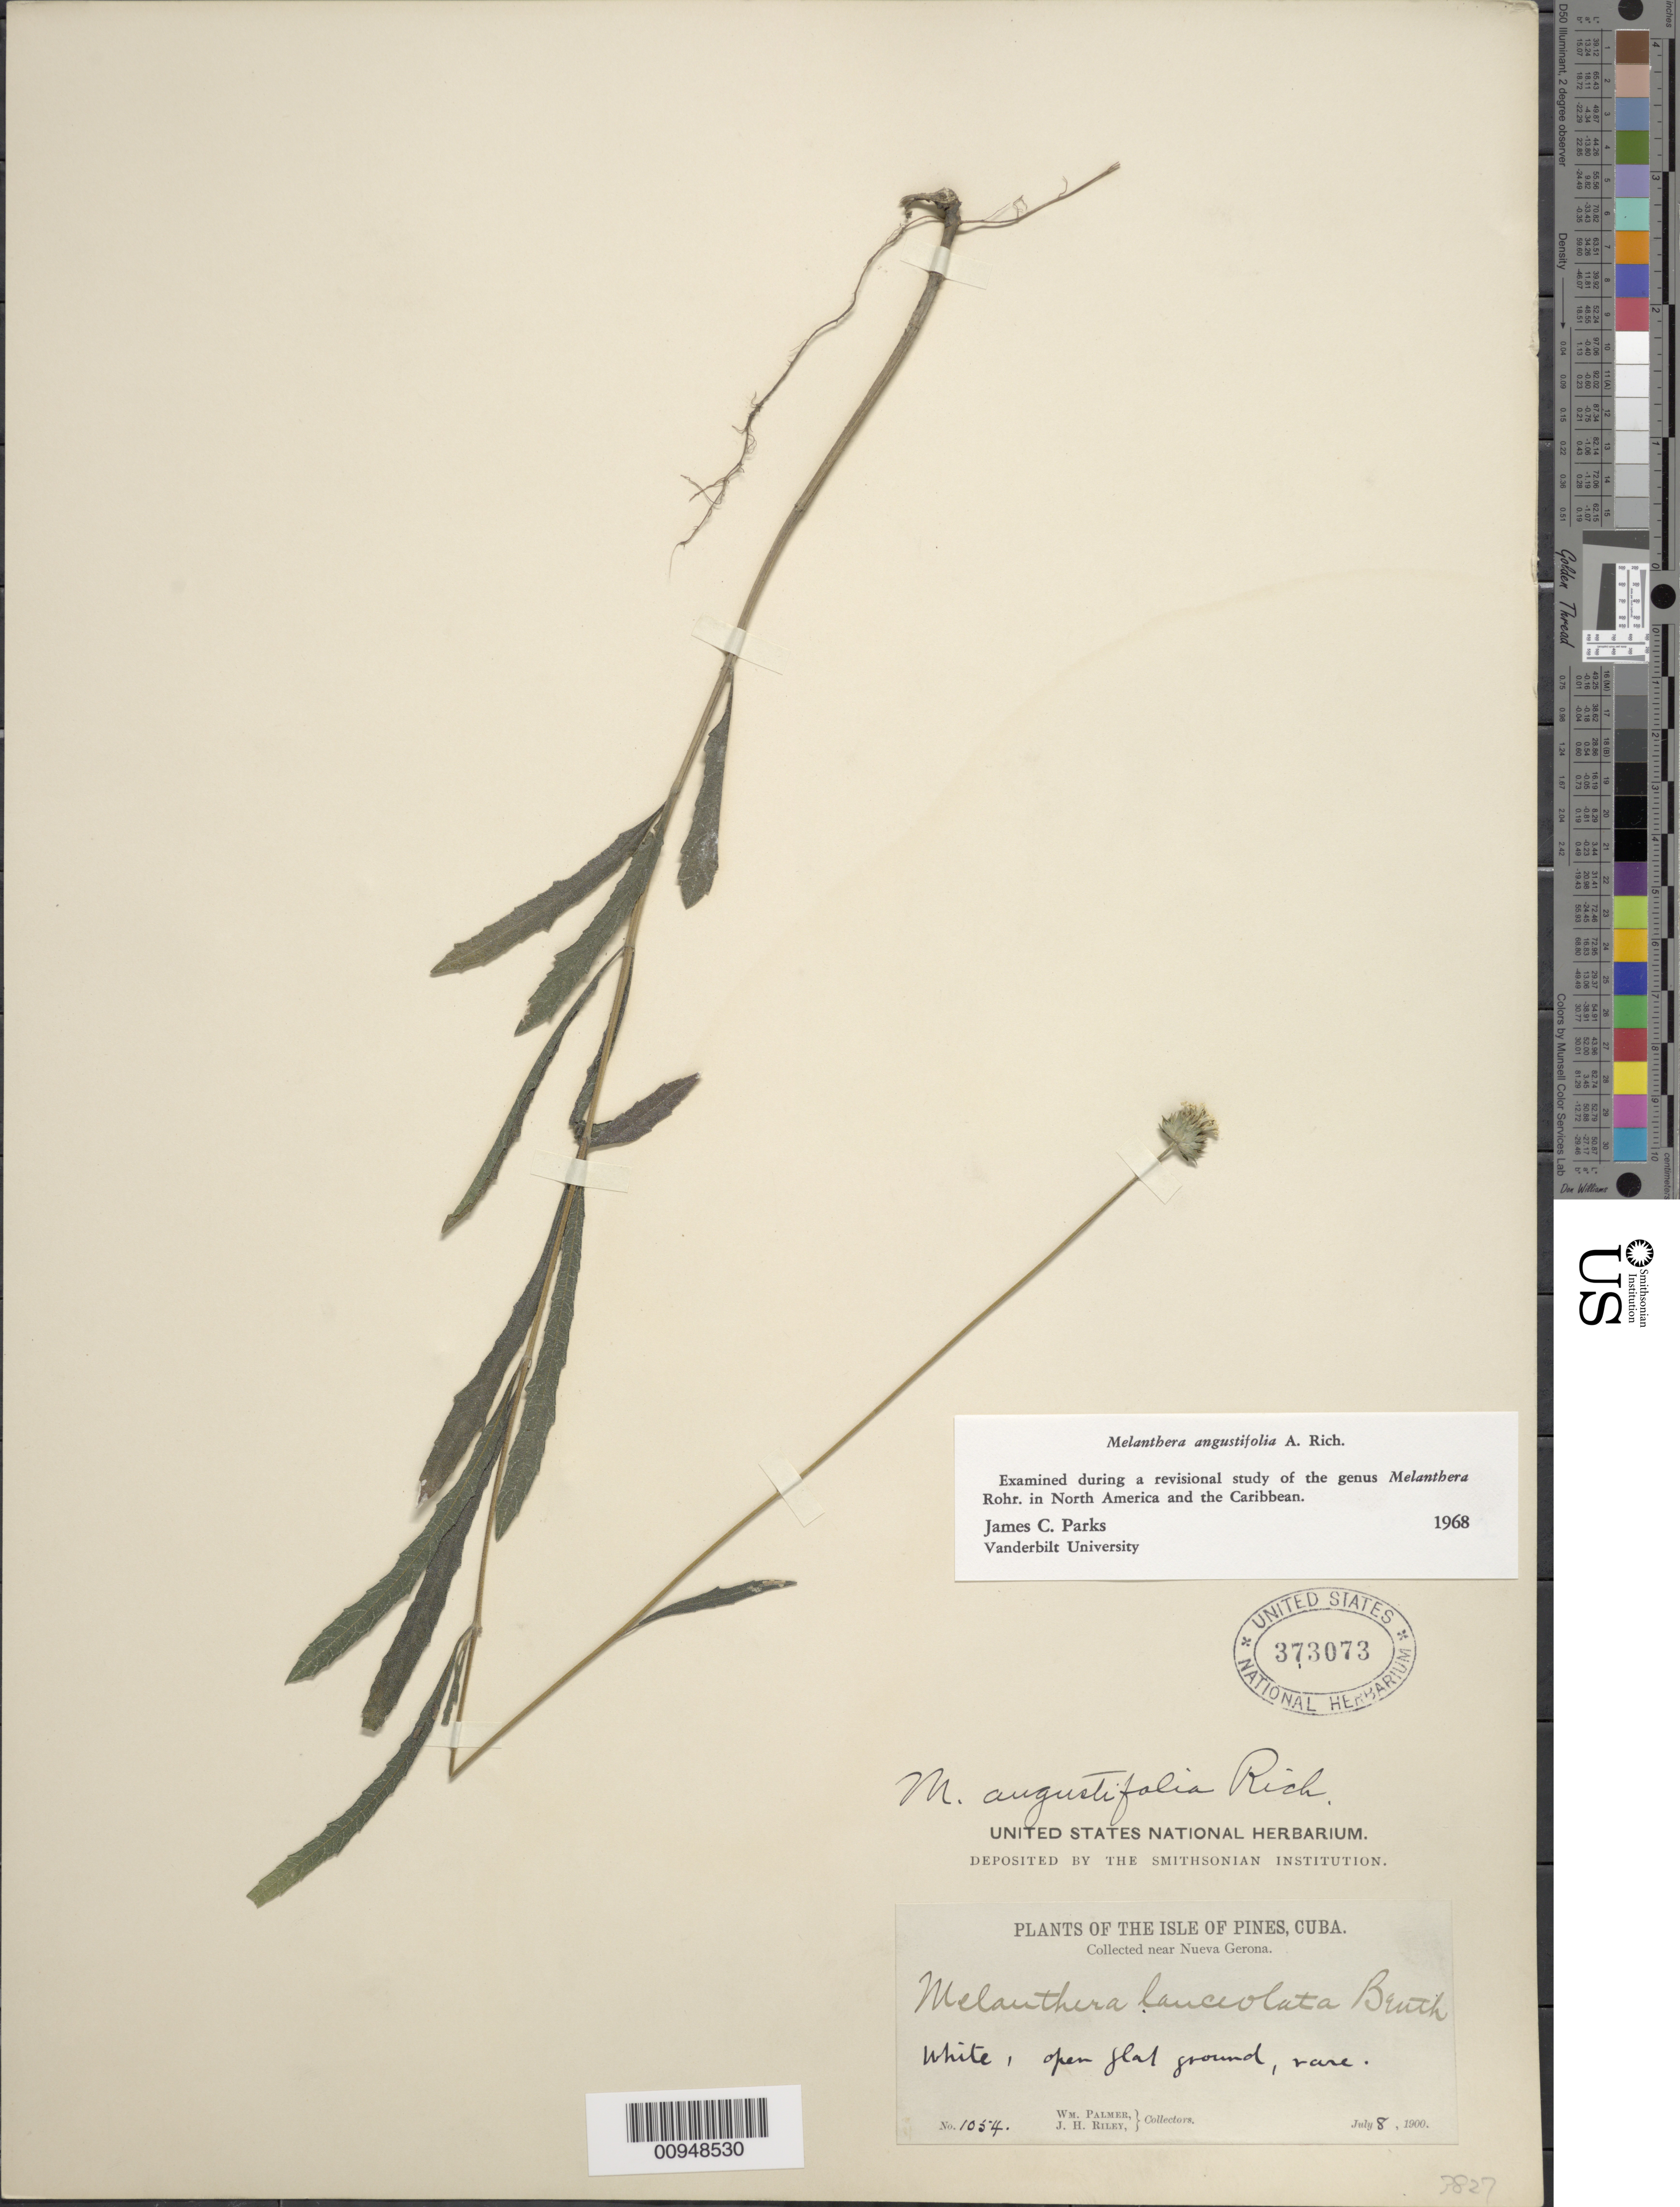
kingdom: Plantae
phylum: Tracheophyta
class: Magnoliopsida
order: Asterales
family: Asteraceae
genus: Melanthera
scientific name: Melanthera angustifolia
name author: A. Rich. in Sagra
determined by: Parks, J. C.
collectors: W. Palmer & J. H. Riley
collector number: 1054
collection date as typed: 08 Jul 1900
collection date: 1900-07-08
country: Cuba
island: Isla de la Juventud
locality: Isle of Pines, Near Nueva Gerona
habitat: Open flat ground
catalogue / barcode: US 373073